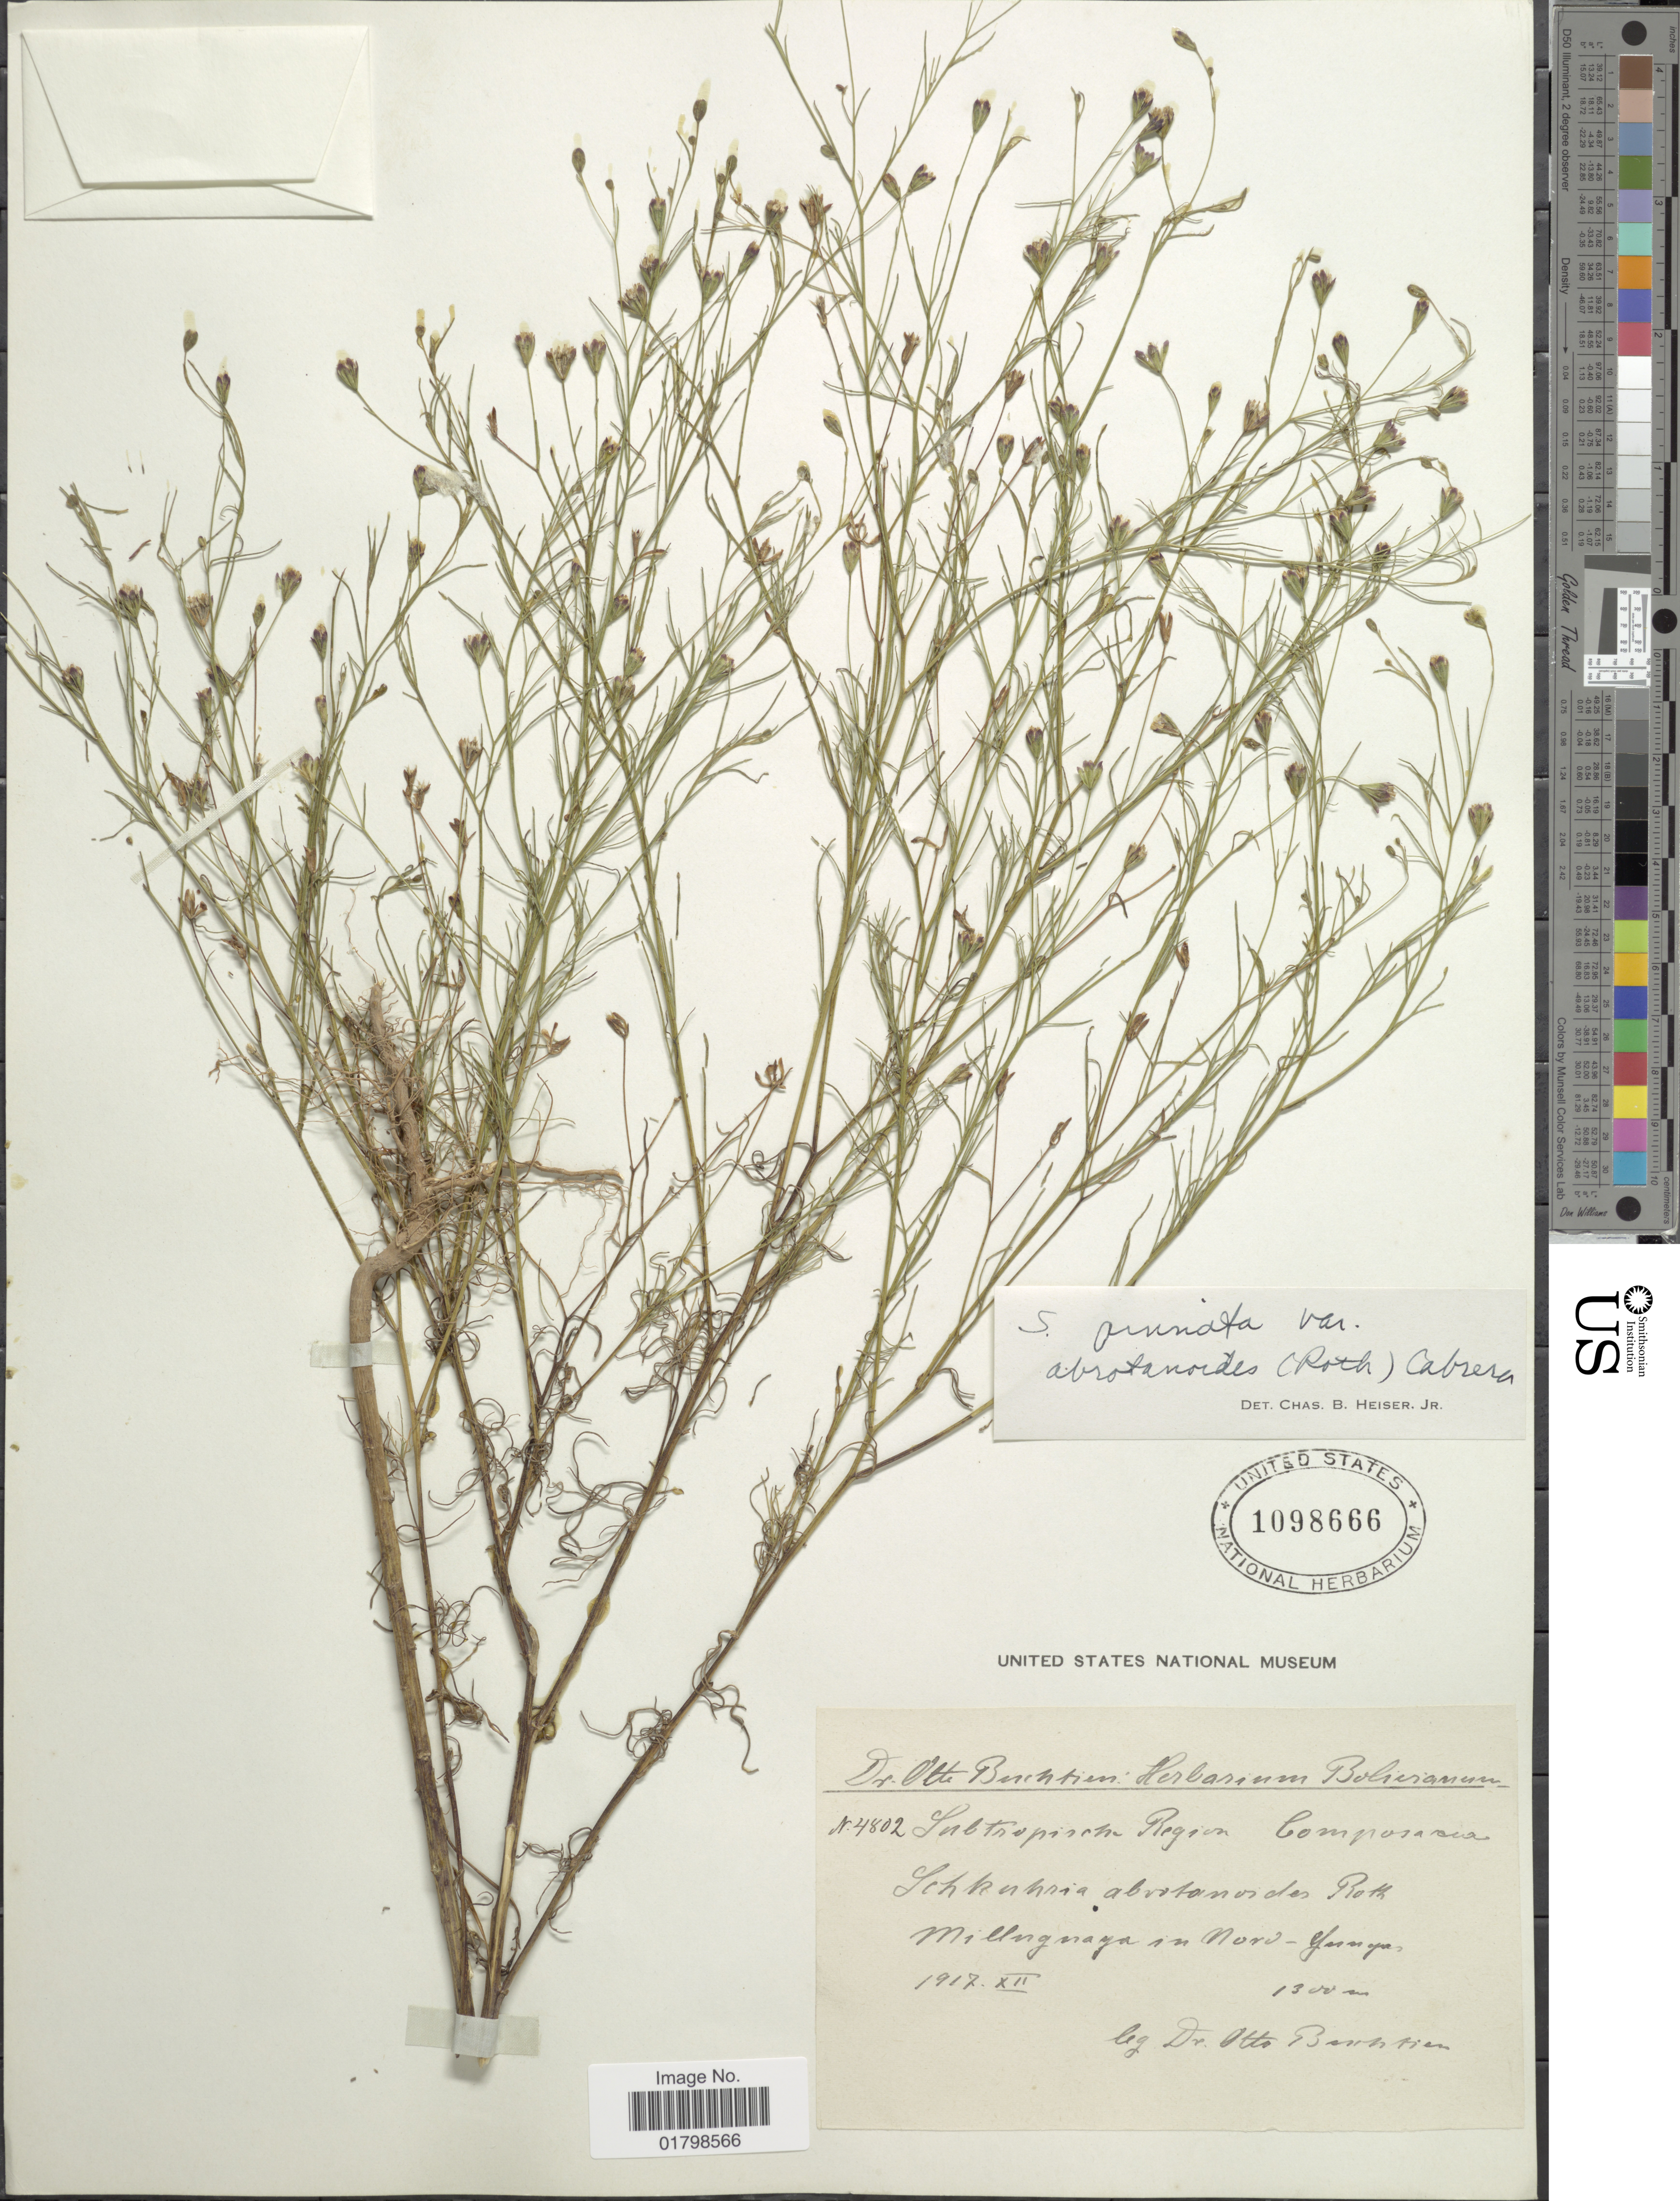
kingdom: Plantae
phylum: Tracheophyta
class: Magnoliopsida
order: Asterales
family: Asteraceae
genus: Schkuhria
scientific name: Schkuhria pinnata var. octoaristata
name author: Cabrera ex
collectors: O. Buchtien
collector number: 4802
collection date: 1917-12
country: Bolivia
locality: Millerguraga in Nord-Yungas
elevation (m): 1300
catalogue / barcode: US 1098666